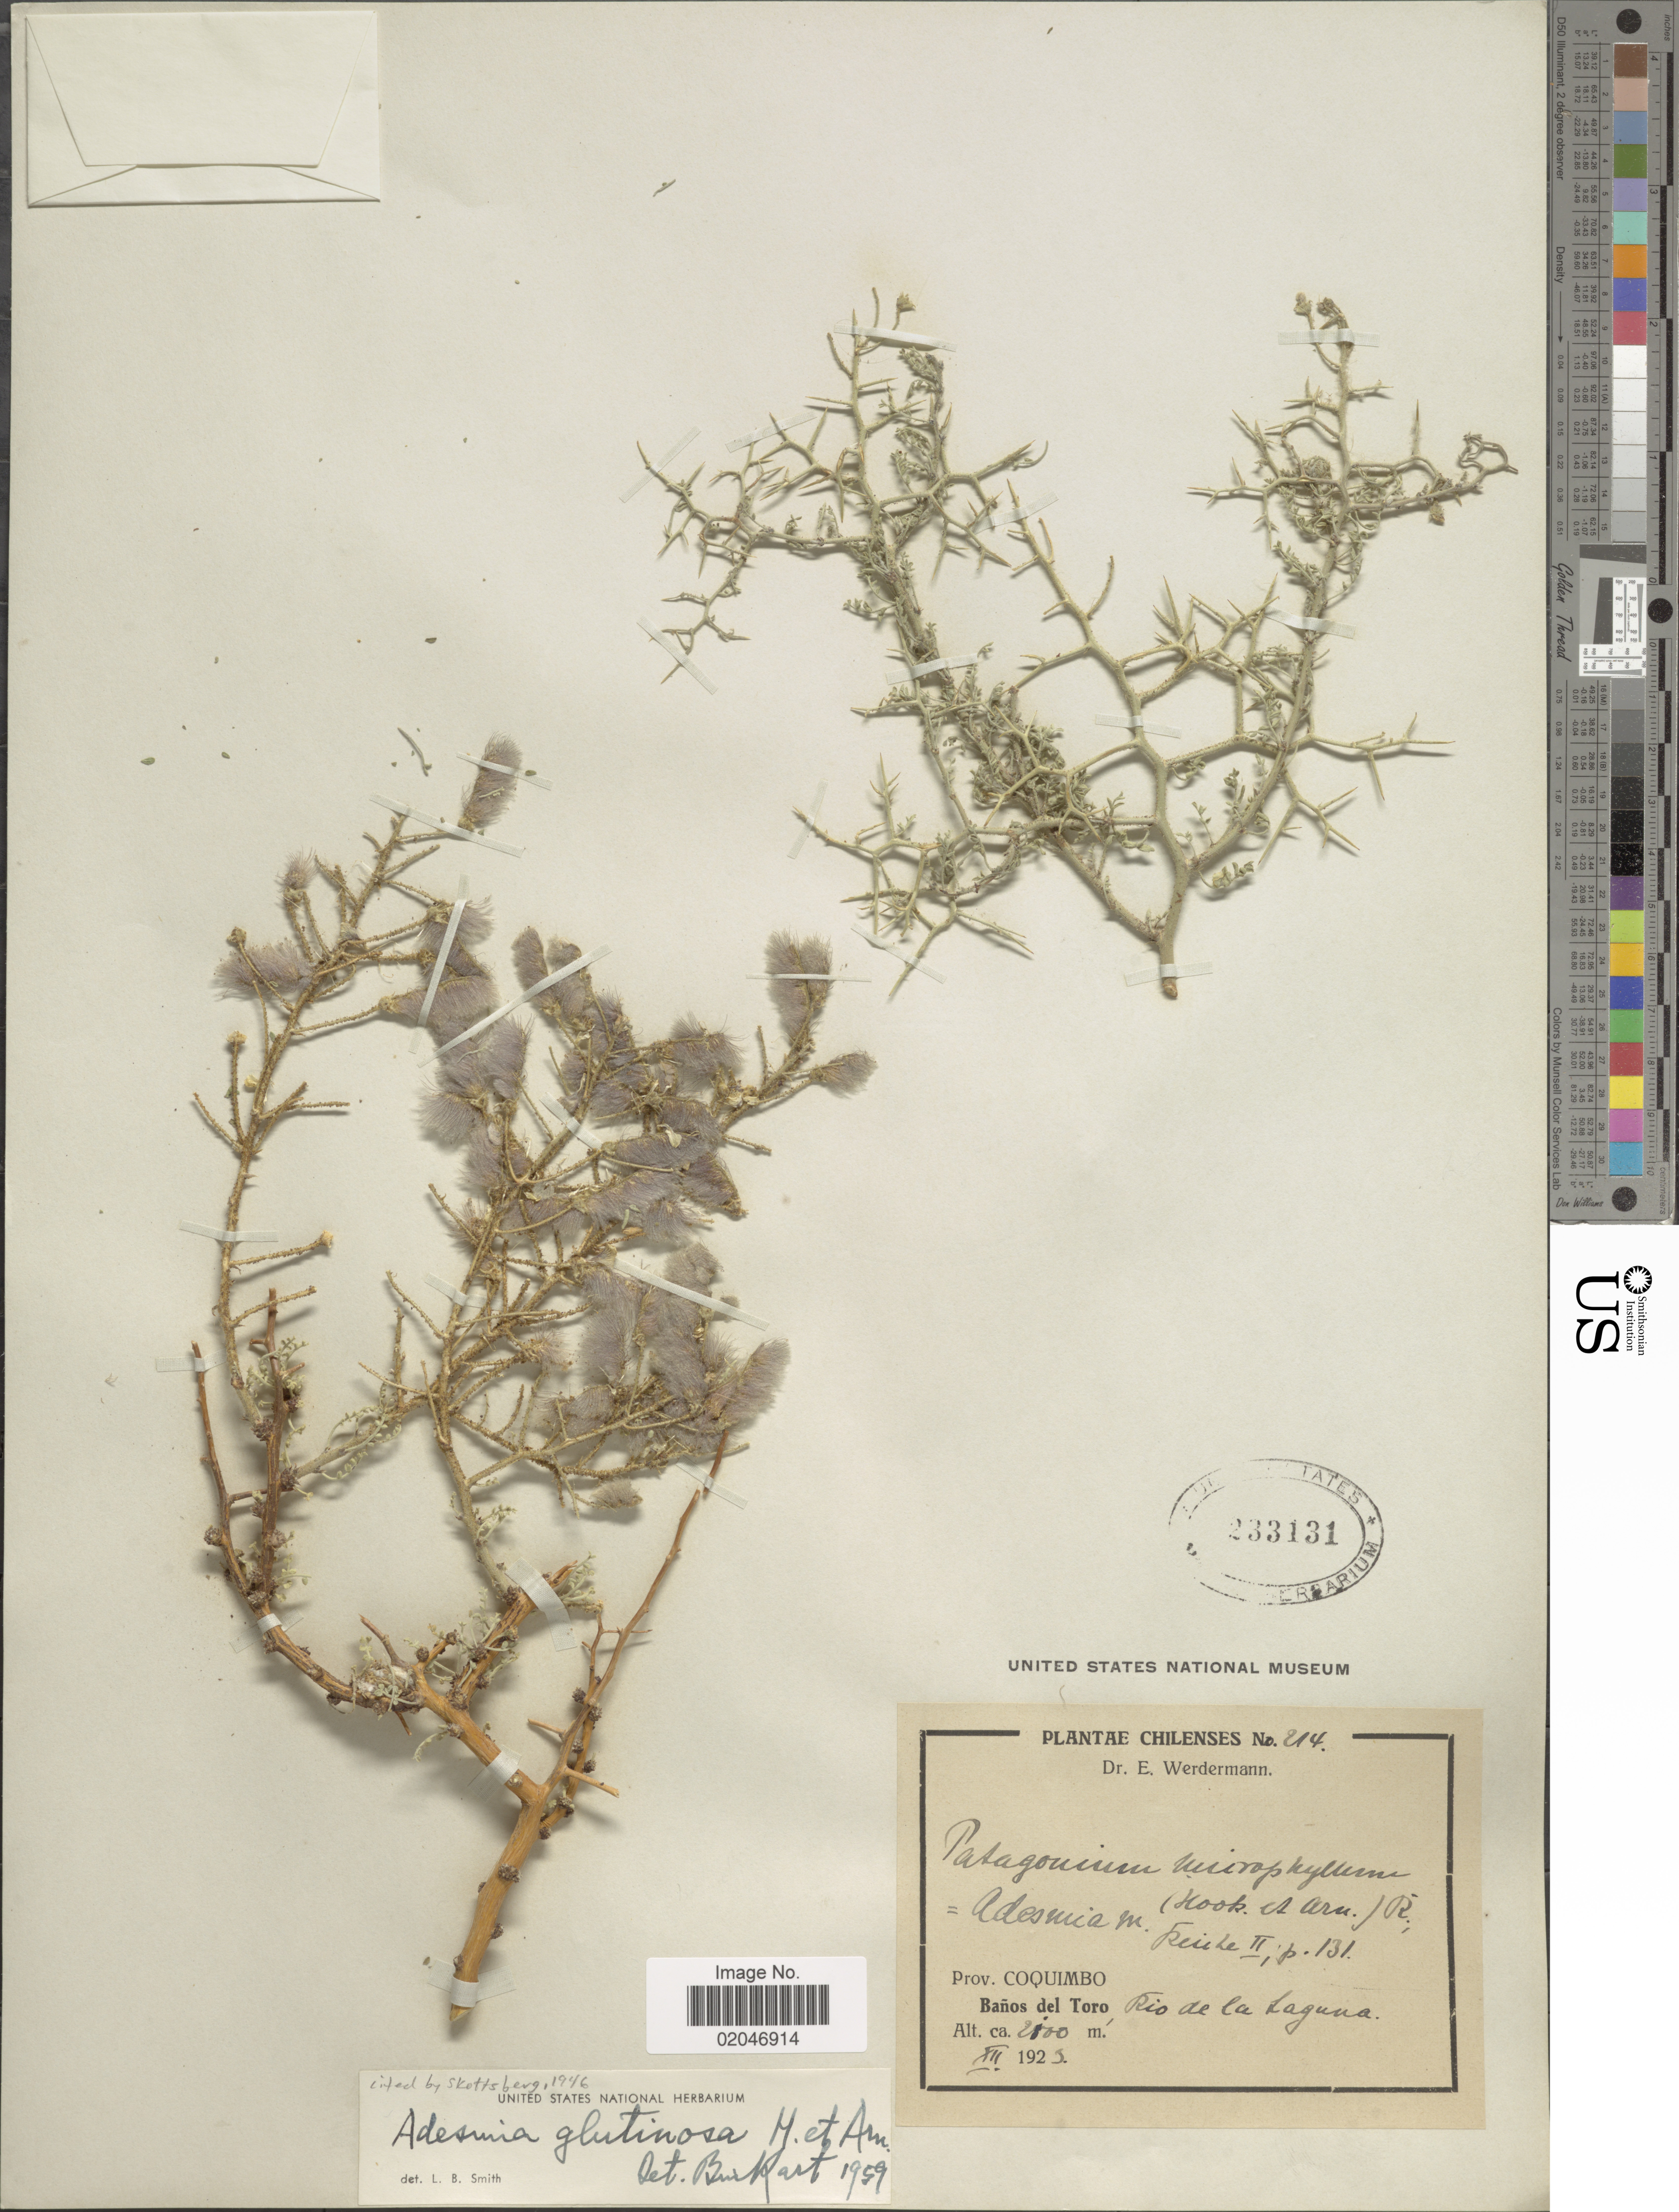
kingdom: Plantae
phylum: Tracheophyta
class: Magnoliopsida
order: Fabales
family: Fabaceae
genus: Adesmia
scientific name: Adesmia glutinosa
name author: Hook. & Arn.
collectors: E. Werdermann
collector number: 214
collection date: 1925-12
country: Chile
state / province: Coquimbo (IV)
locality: Banos del Toro, Rio de la Laguna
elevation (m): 2800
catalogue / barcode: US 233131